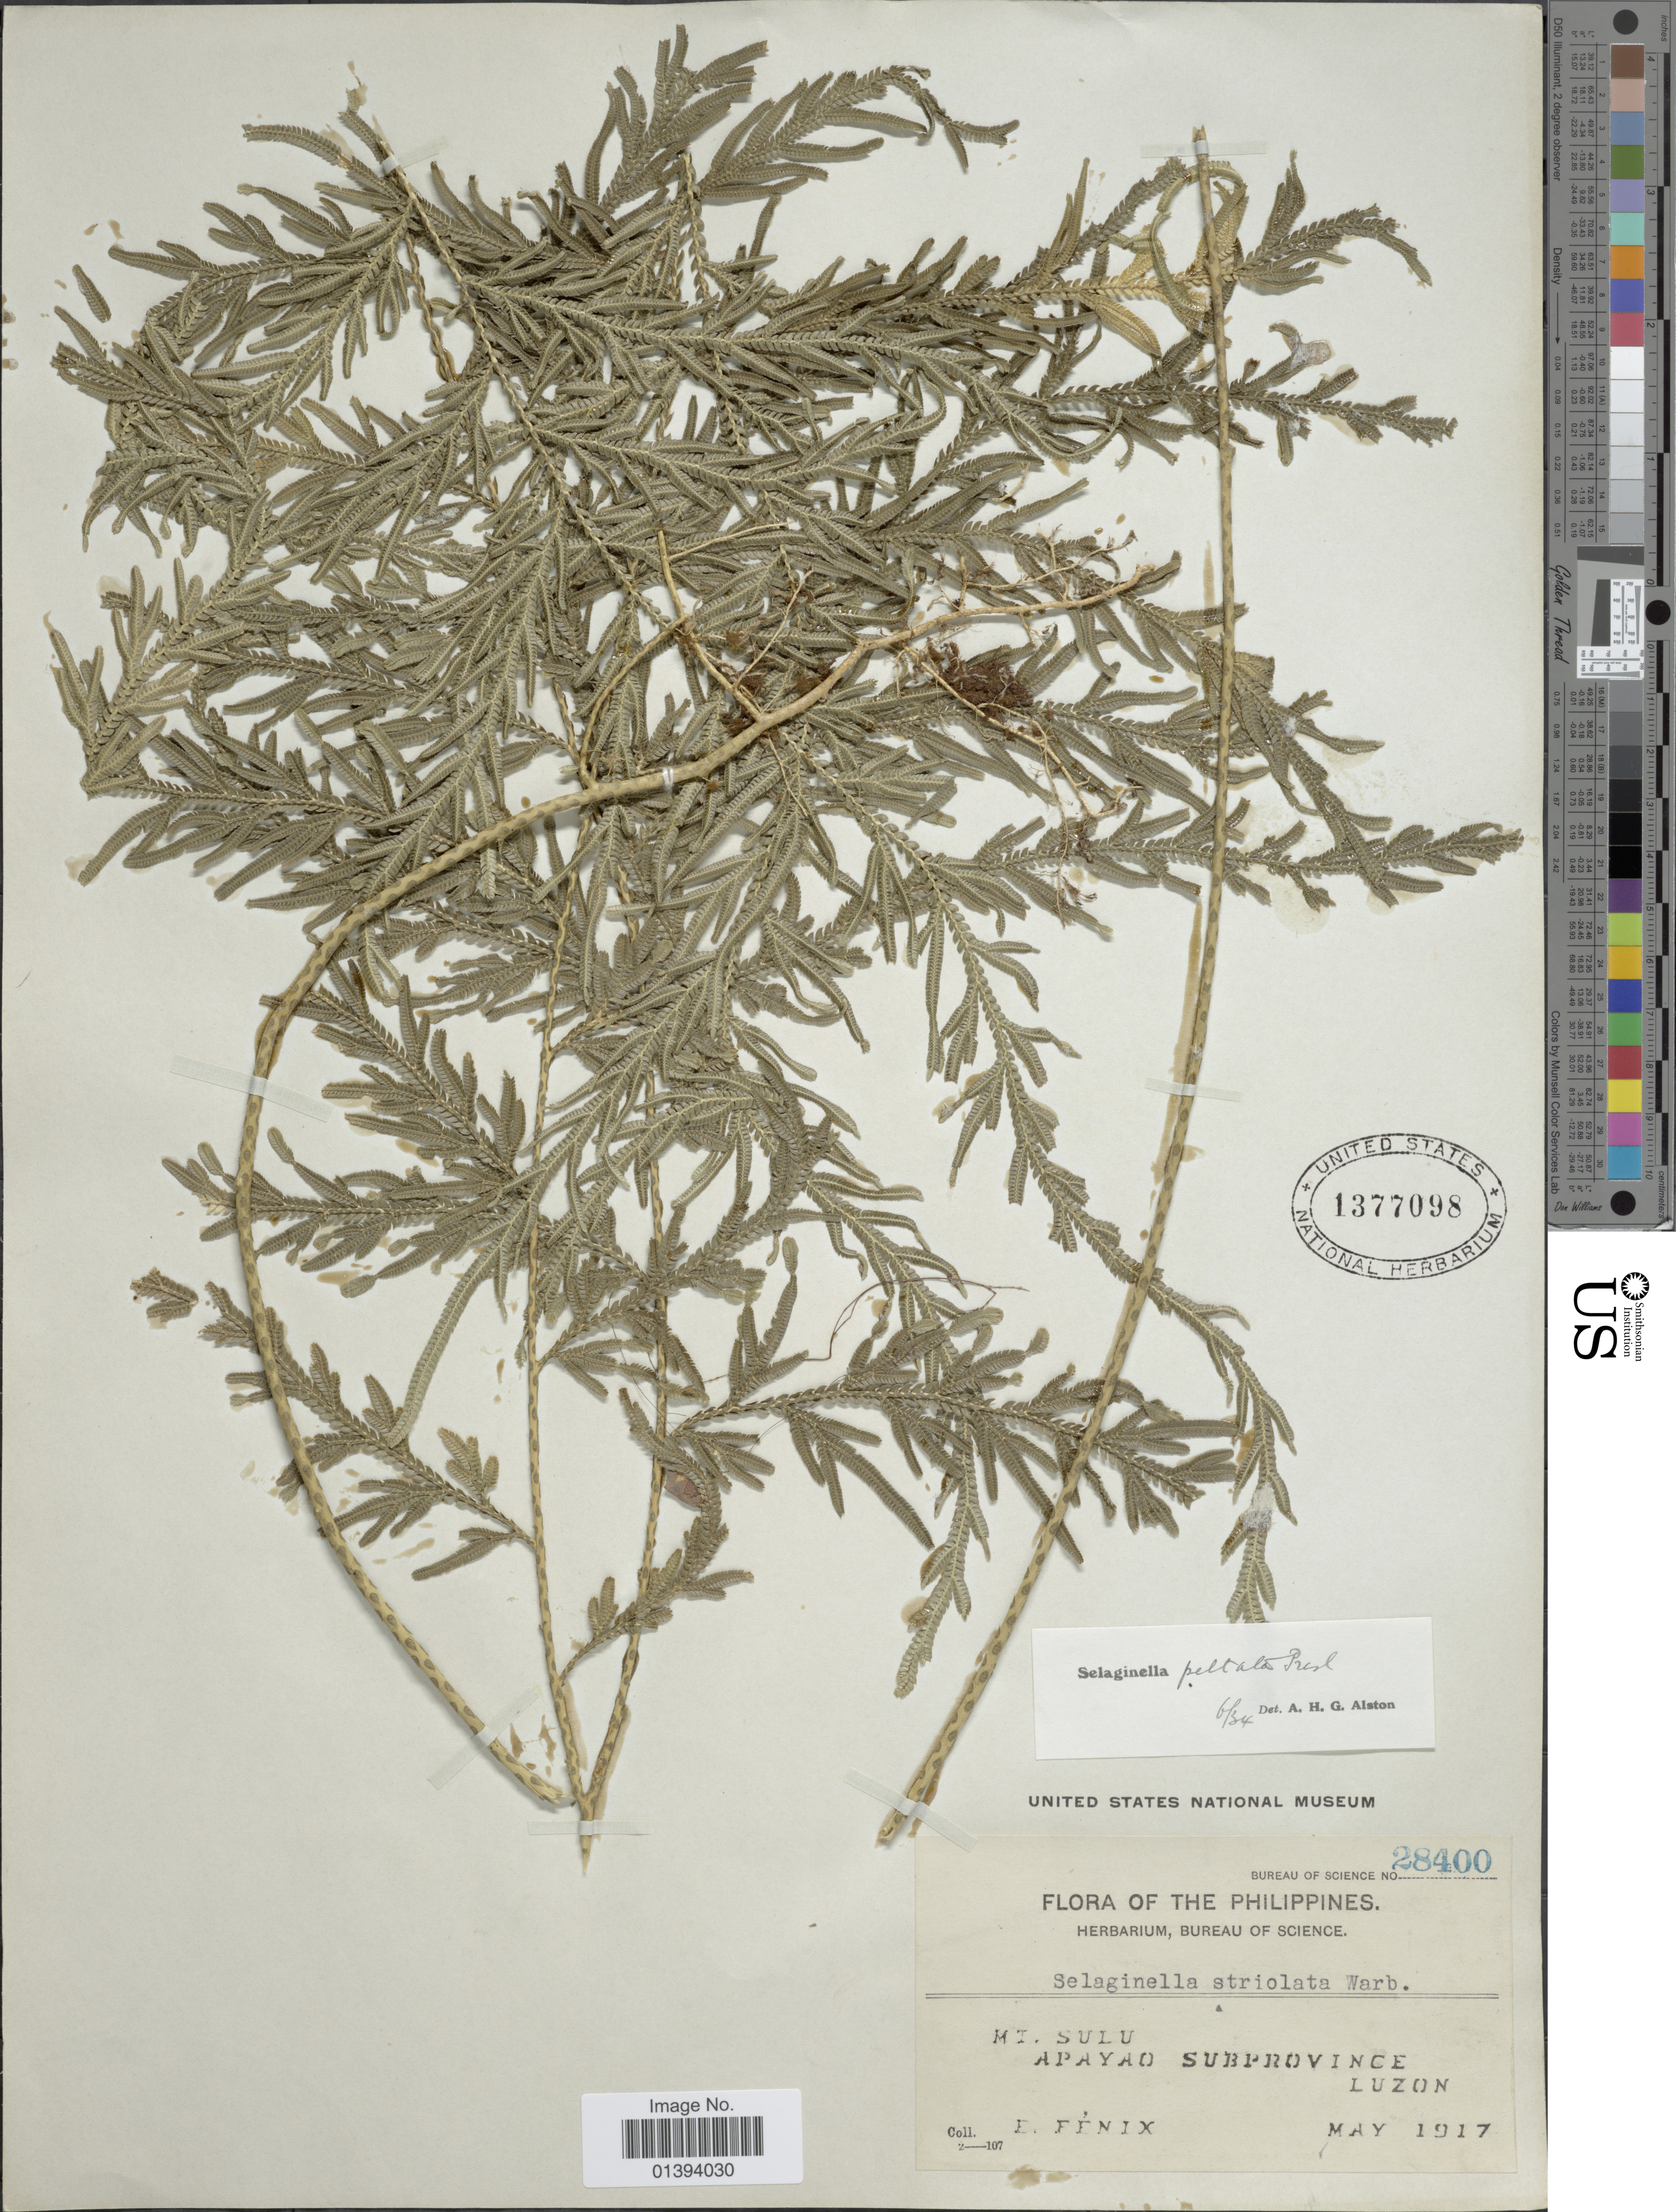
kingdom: Plantae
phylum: Tracheophyta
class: Lycopodiopsida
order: Selaginellales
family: Selaginellaceae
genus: Selaginella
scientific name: Selaginella peltata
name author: C. Presl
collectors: E. Fénix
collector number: Bureau of Science 28400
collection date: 1917-05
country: Philippines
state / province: Central Luzon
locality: Mt. Sulu, Apayao Subprovince Luzon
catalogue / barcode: US 1377098